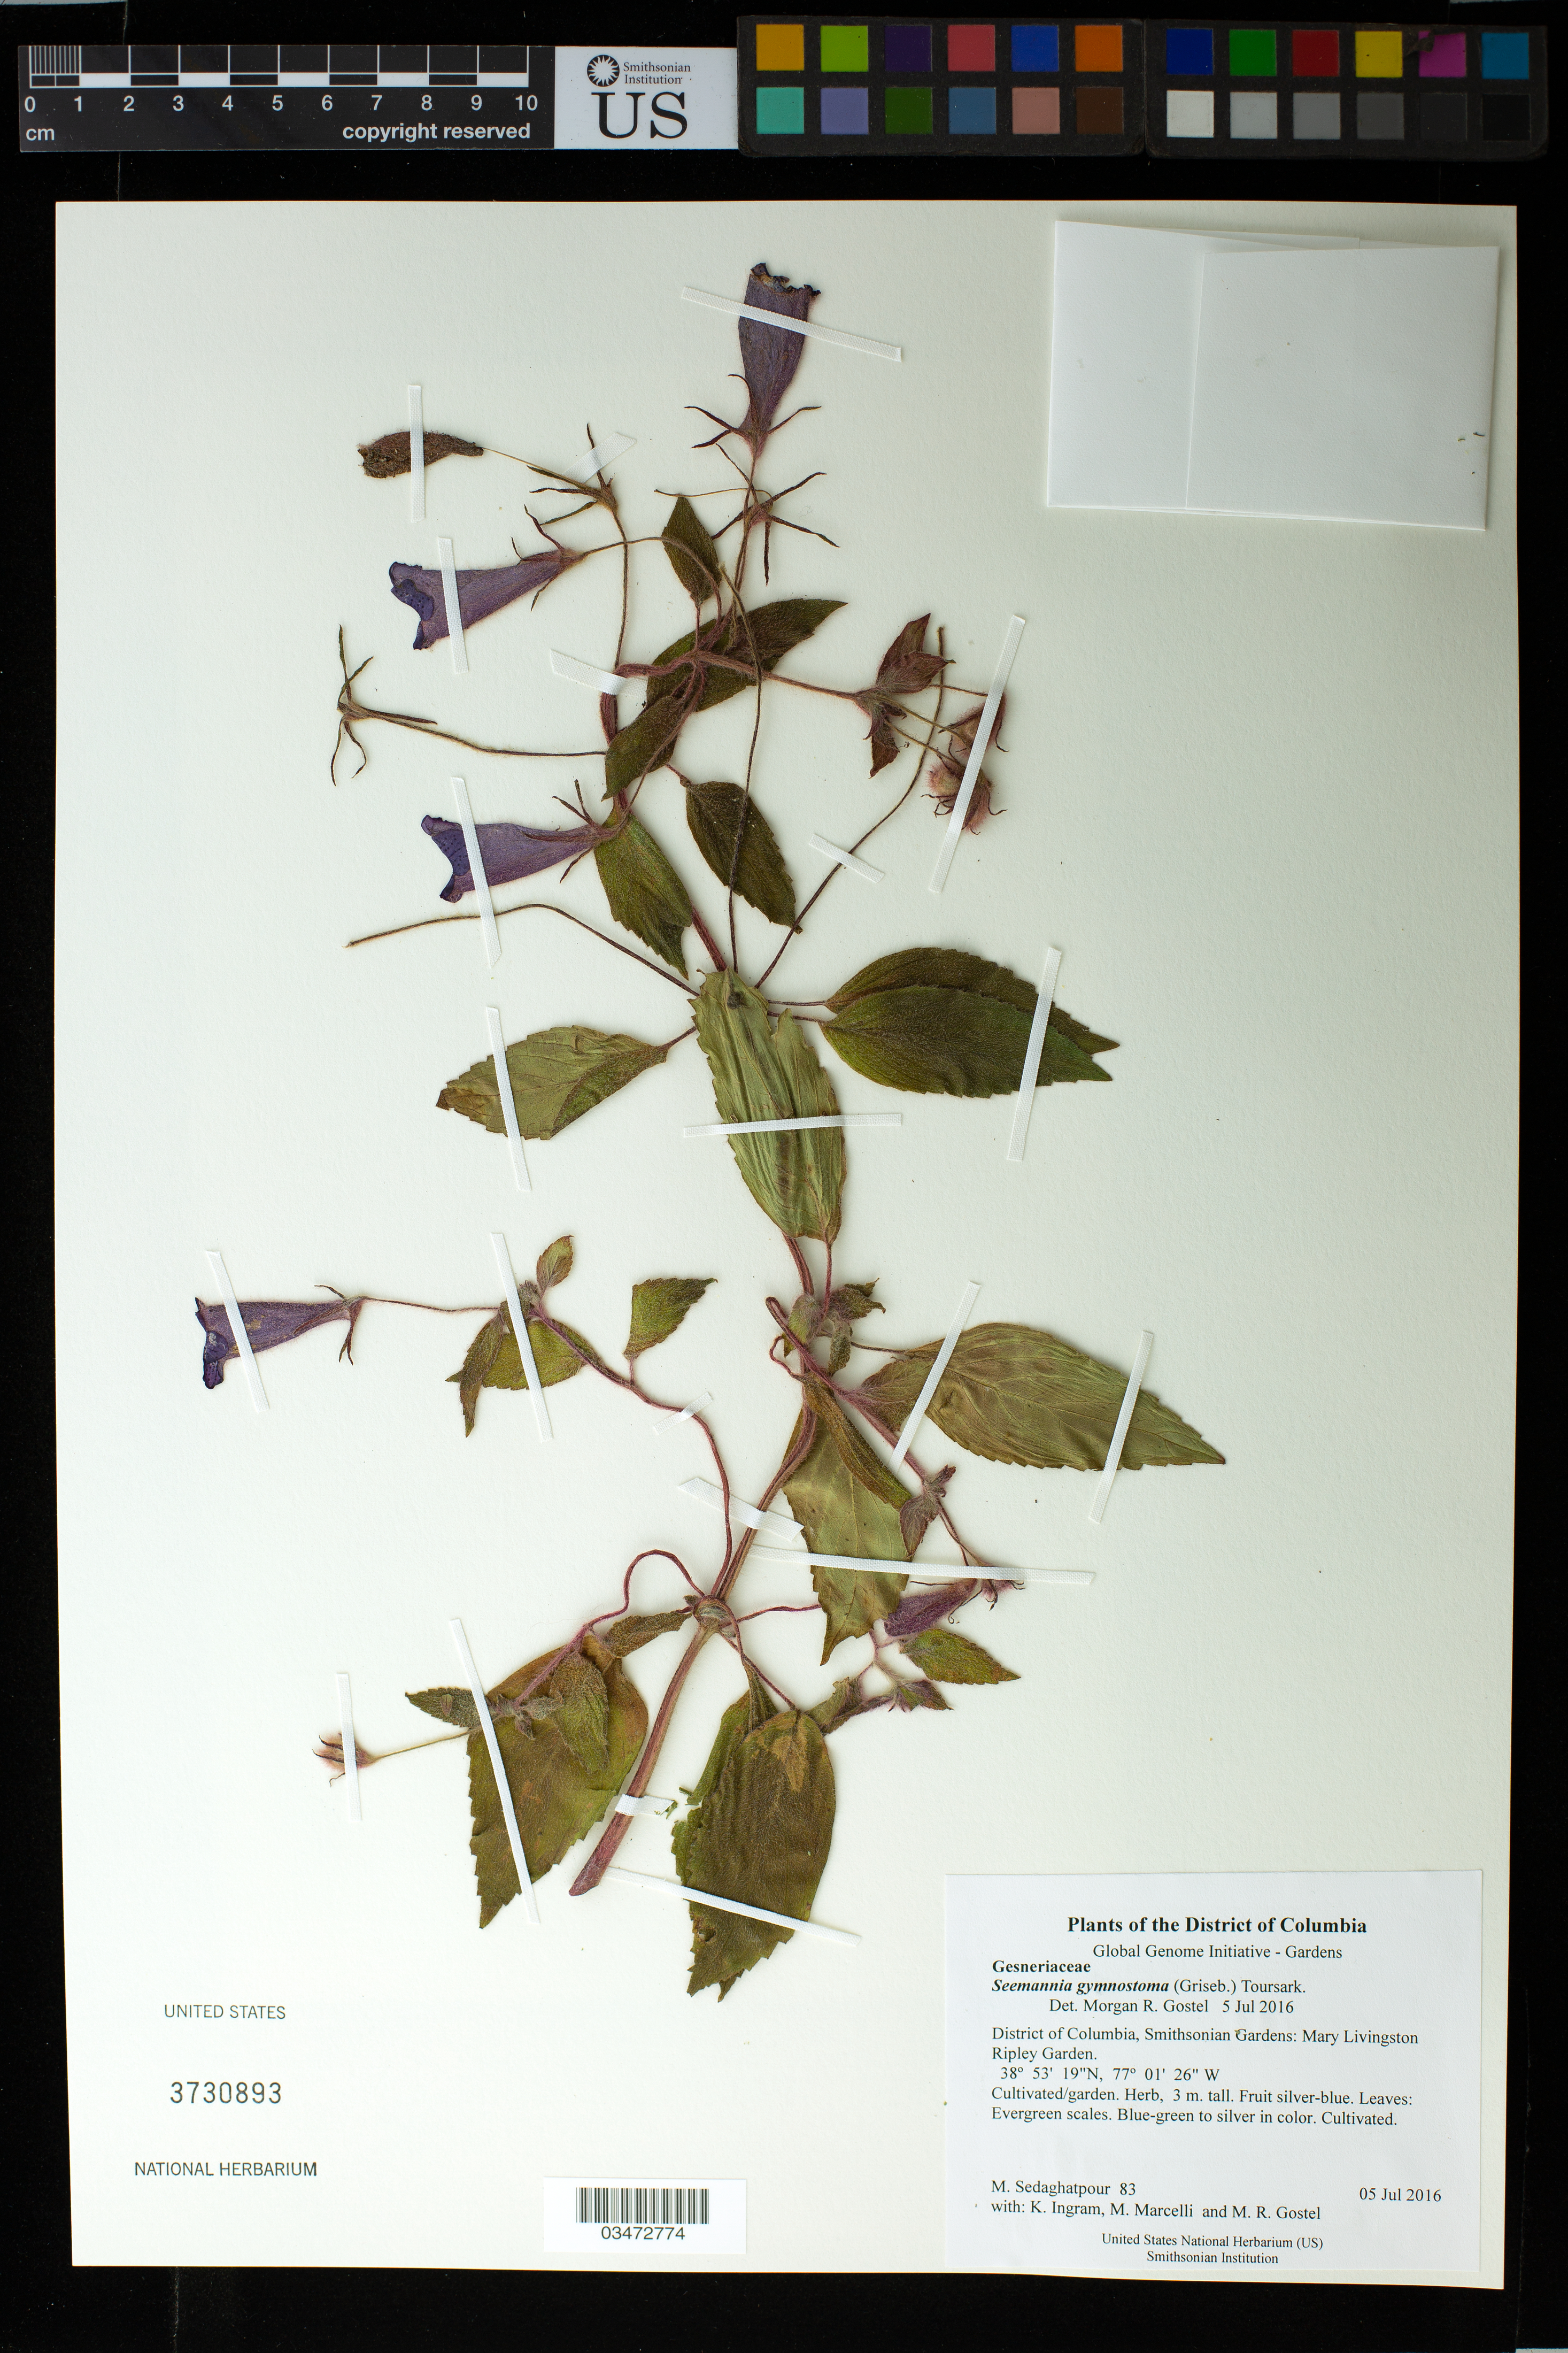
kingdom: Plantae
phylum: Tracheophyta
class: Magnoliopsida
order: Lamiales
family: Gesneriaceae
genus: Seemannia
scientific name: Seemannia gymnostoma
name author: (Griseb.) Toursark.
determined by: Gostel, Morgan R., (BRIT), Botanical Research Institute of Texas (UNITED STATES)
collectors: M. Sedaghatpour, K. S. Ingram, M. Marcelli & M. R. Gostel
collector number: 83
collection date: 2016-07-05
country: United States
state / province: District of Columbia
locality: Smithsonian Gardens: Mary Livingston Ripley Garden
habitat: Cultivated/garden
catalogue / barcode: US 3730893